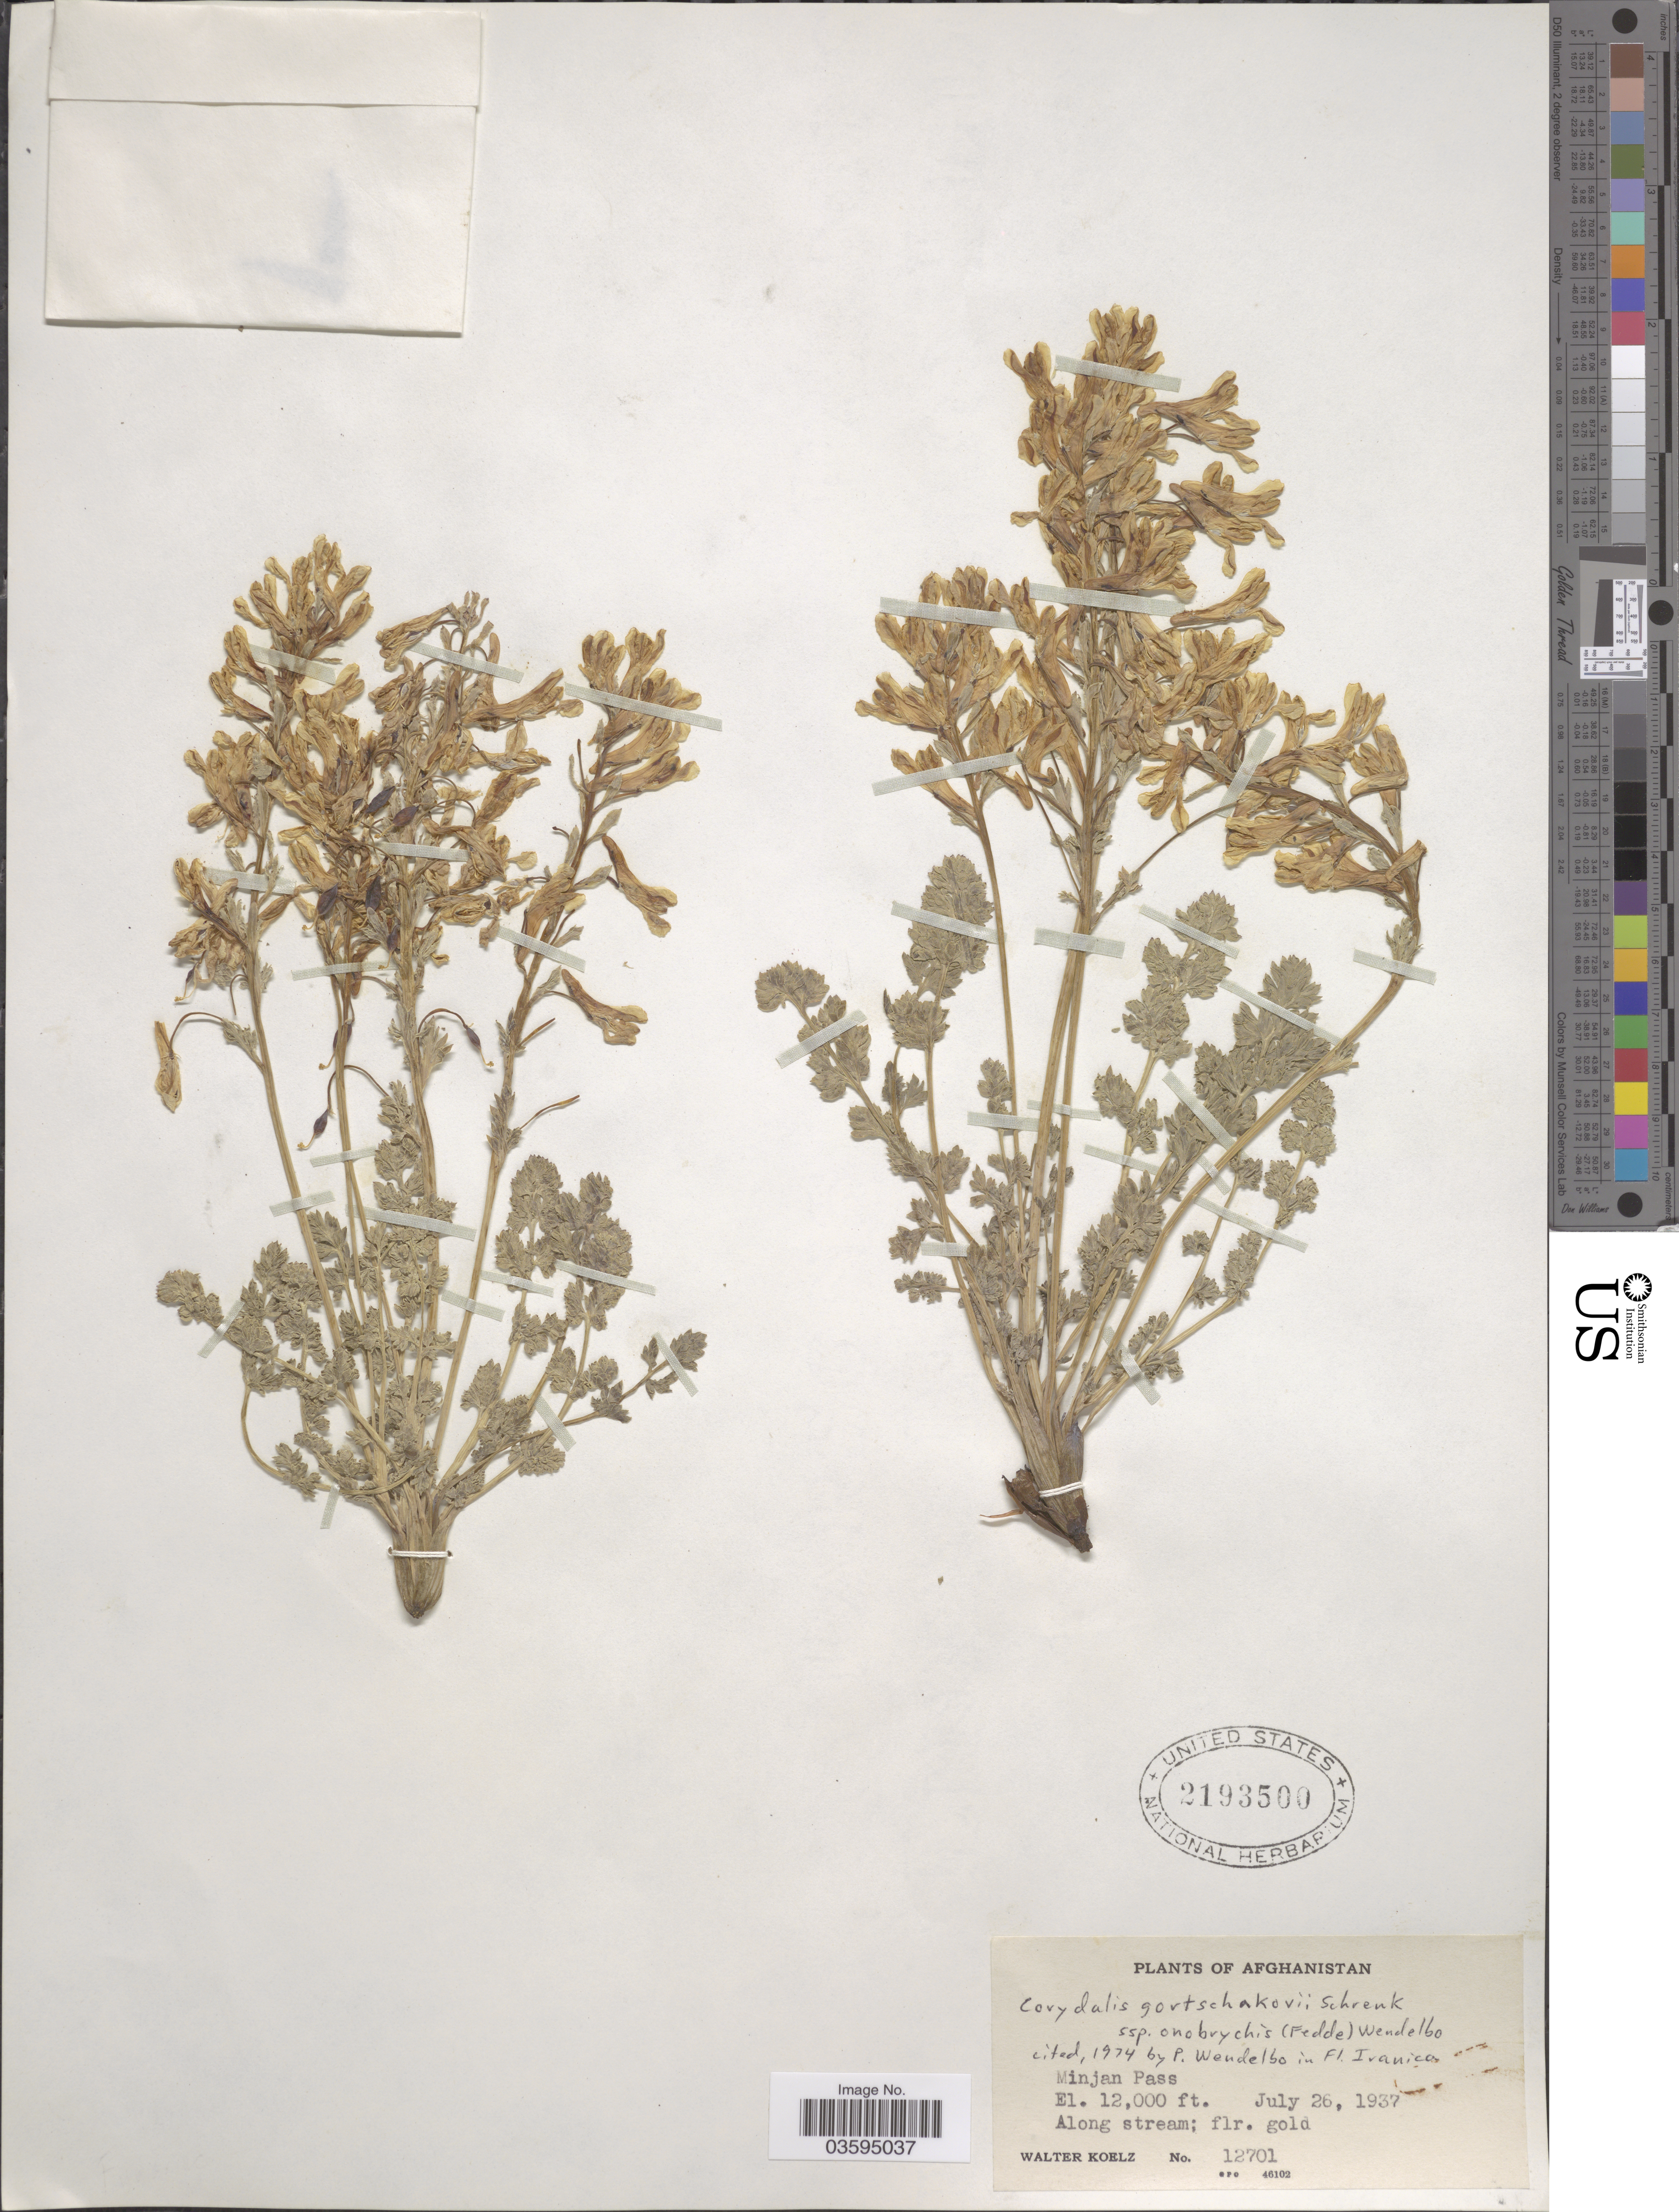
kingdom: Plantae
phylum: Tracheophyta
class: Magnoliopsida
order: Ranunculales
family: Papaveraceae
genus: Corydalis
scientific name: Corydalis gortschakovii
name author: Schrenk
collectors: W. N. Koelz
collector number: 12701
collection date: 1937-07-26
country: Afghanistan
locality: Minjan Pass.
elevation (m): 3658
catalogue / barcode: US 2193500